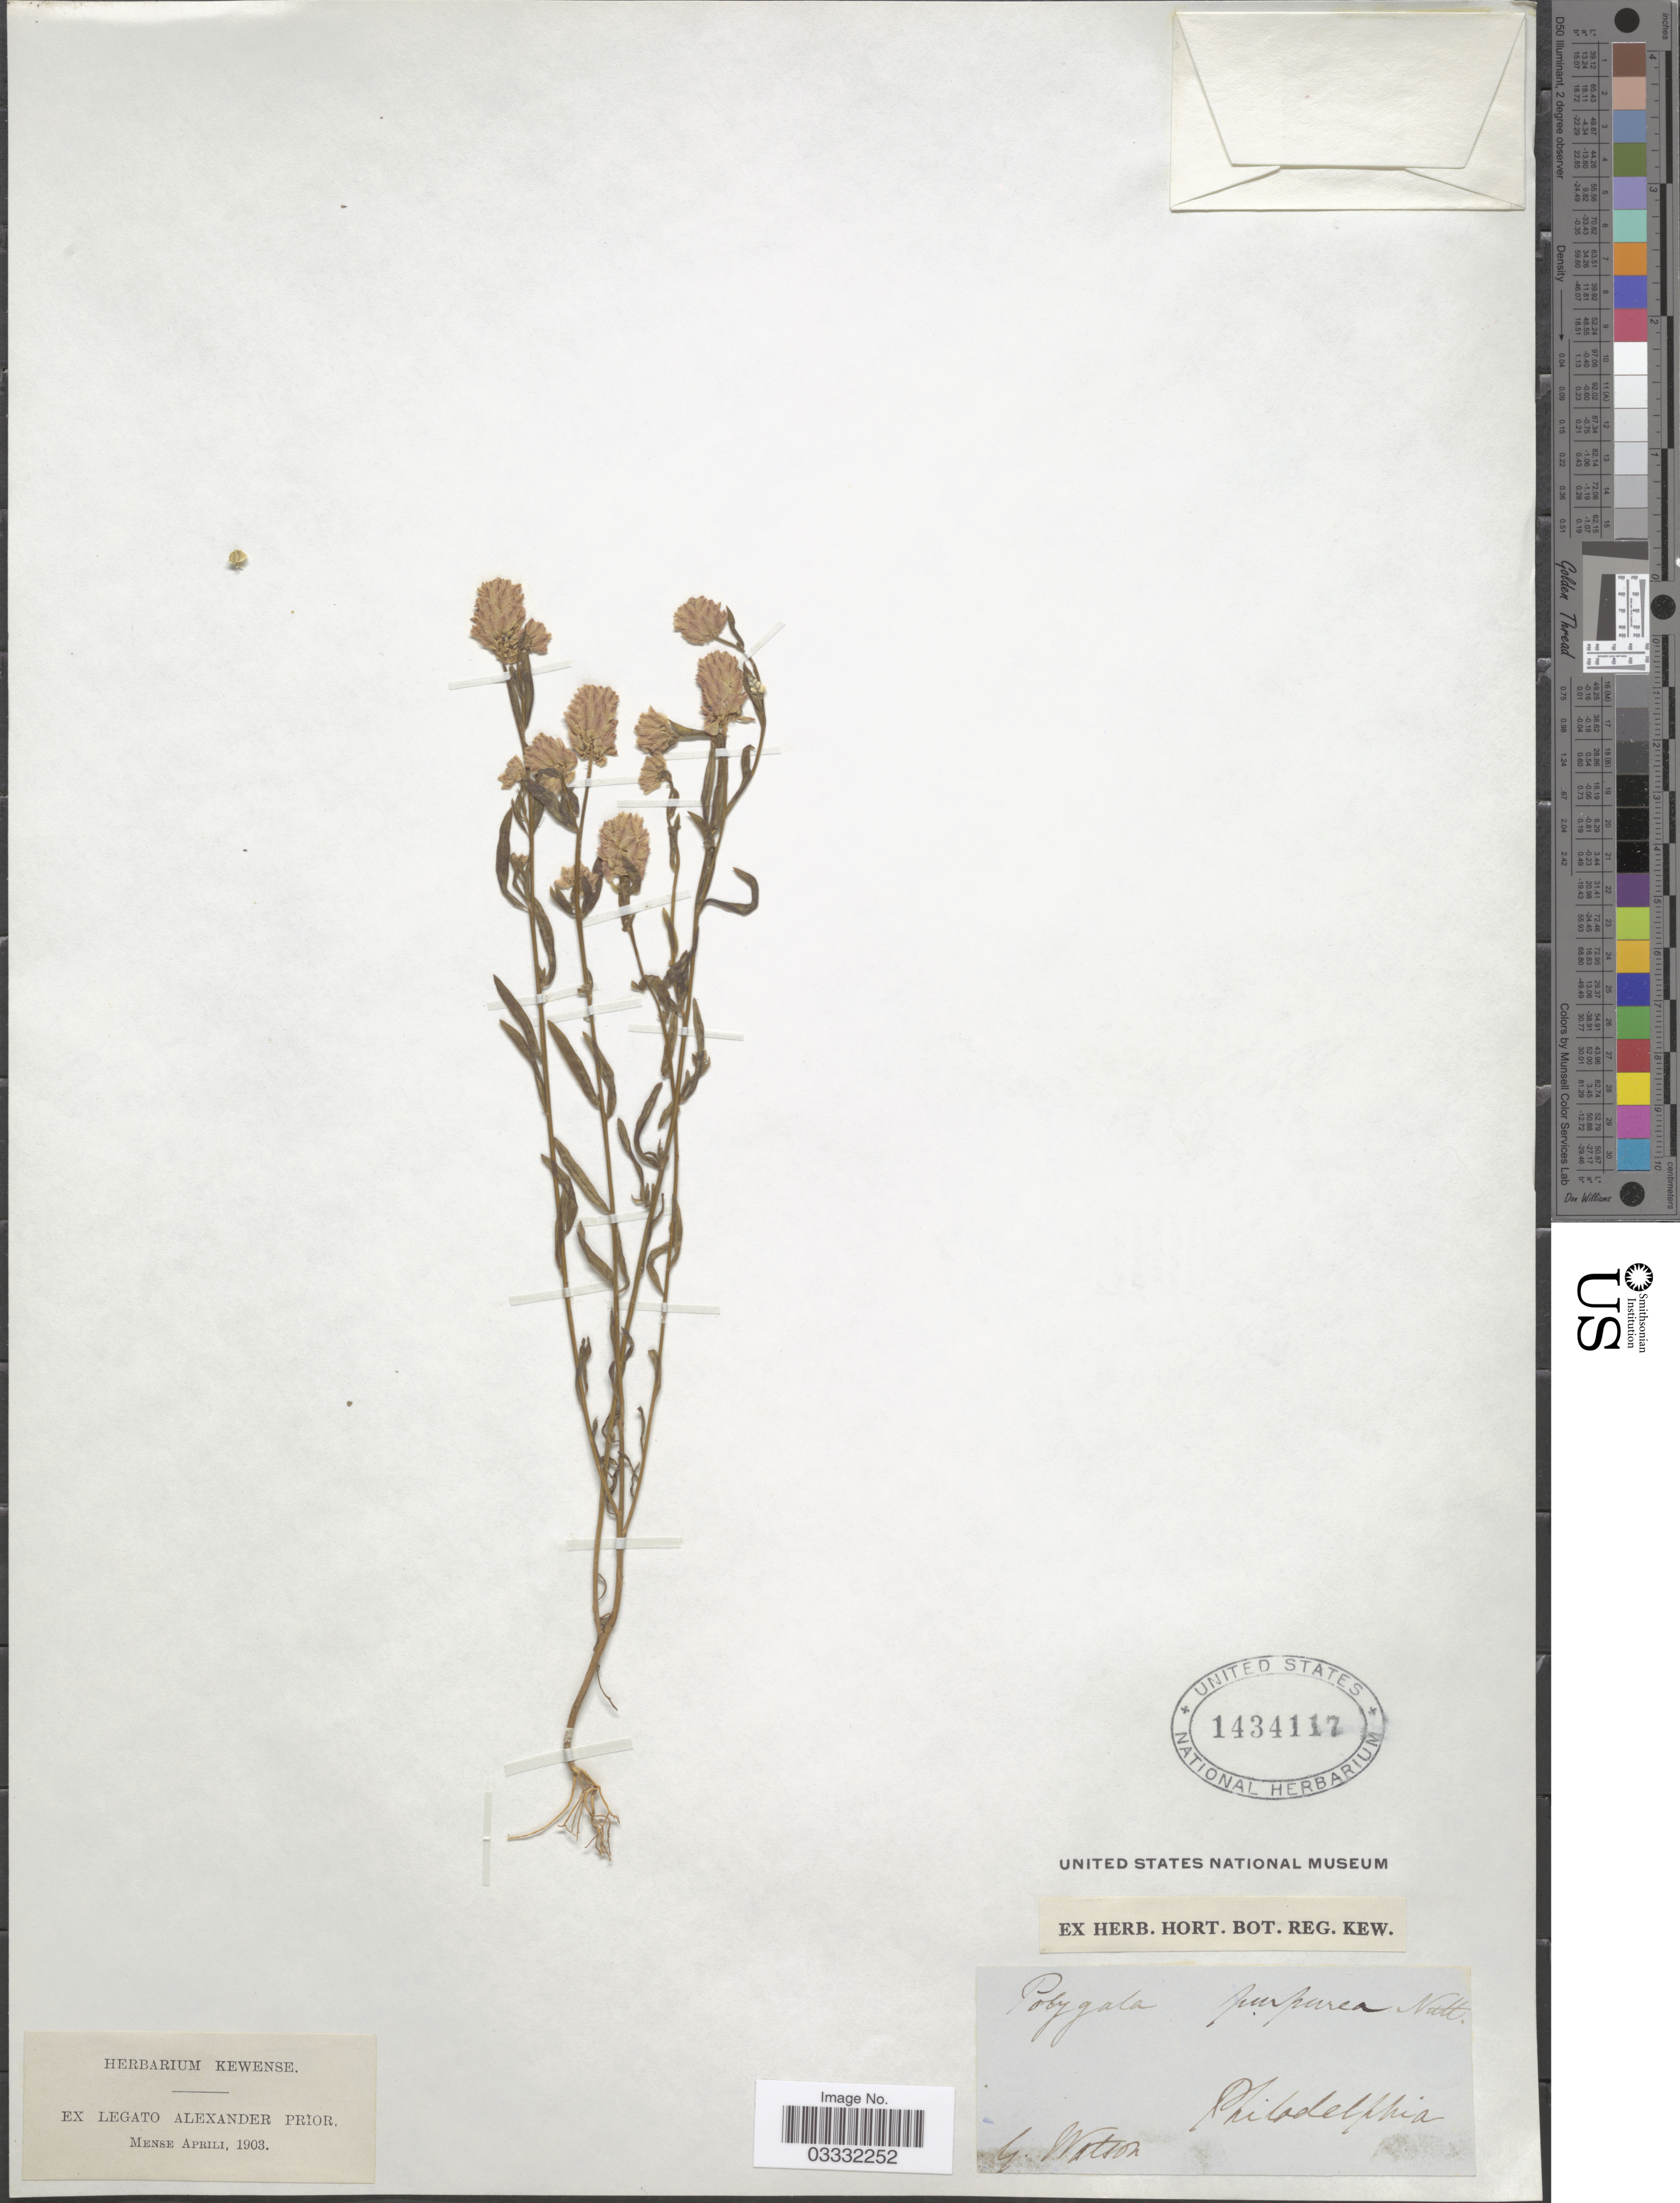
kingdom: Plantae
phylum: Tracheophyta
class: Magnoliopsida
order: Fabales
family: Polygalaceae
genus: Polygala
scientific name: Polygala sp.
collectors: G. Watson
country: United States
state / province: Pennsylvania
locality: Philadelphia.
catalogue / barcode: US 1434117